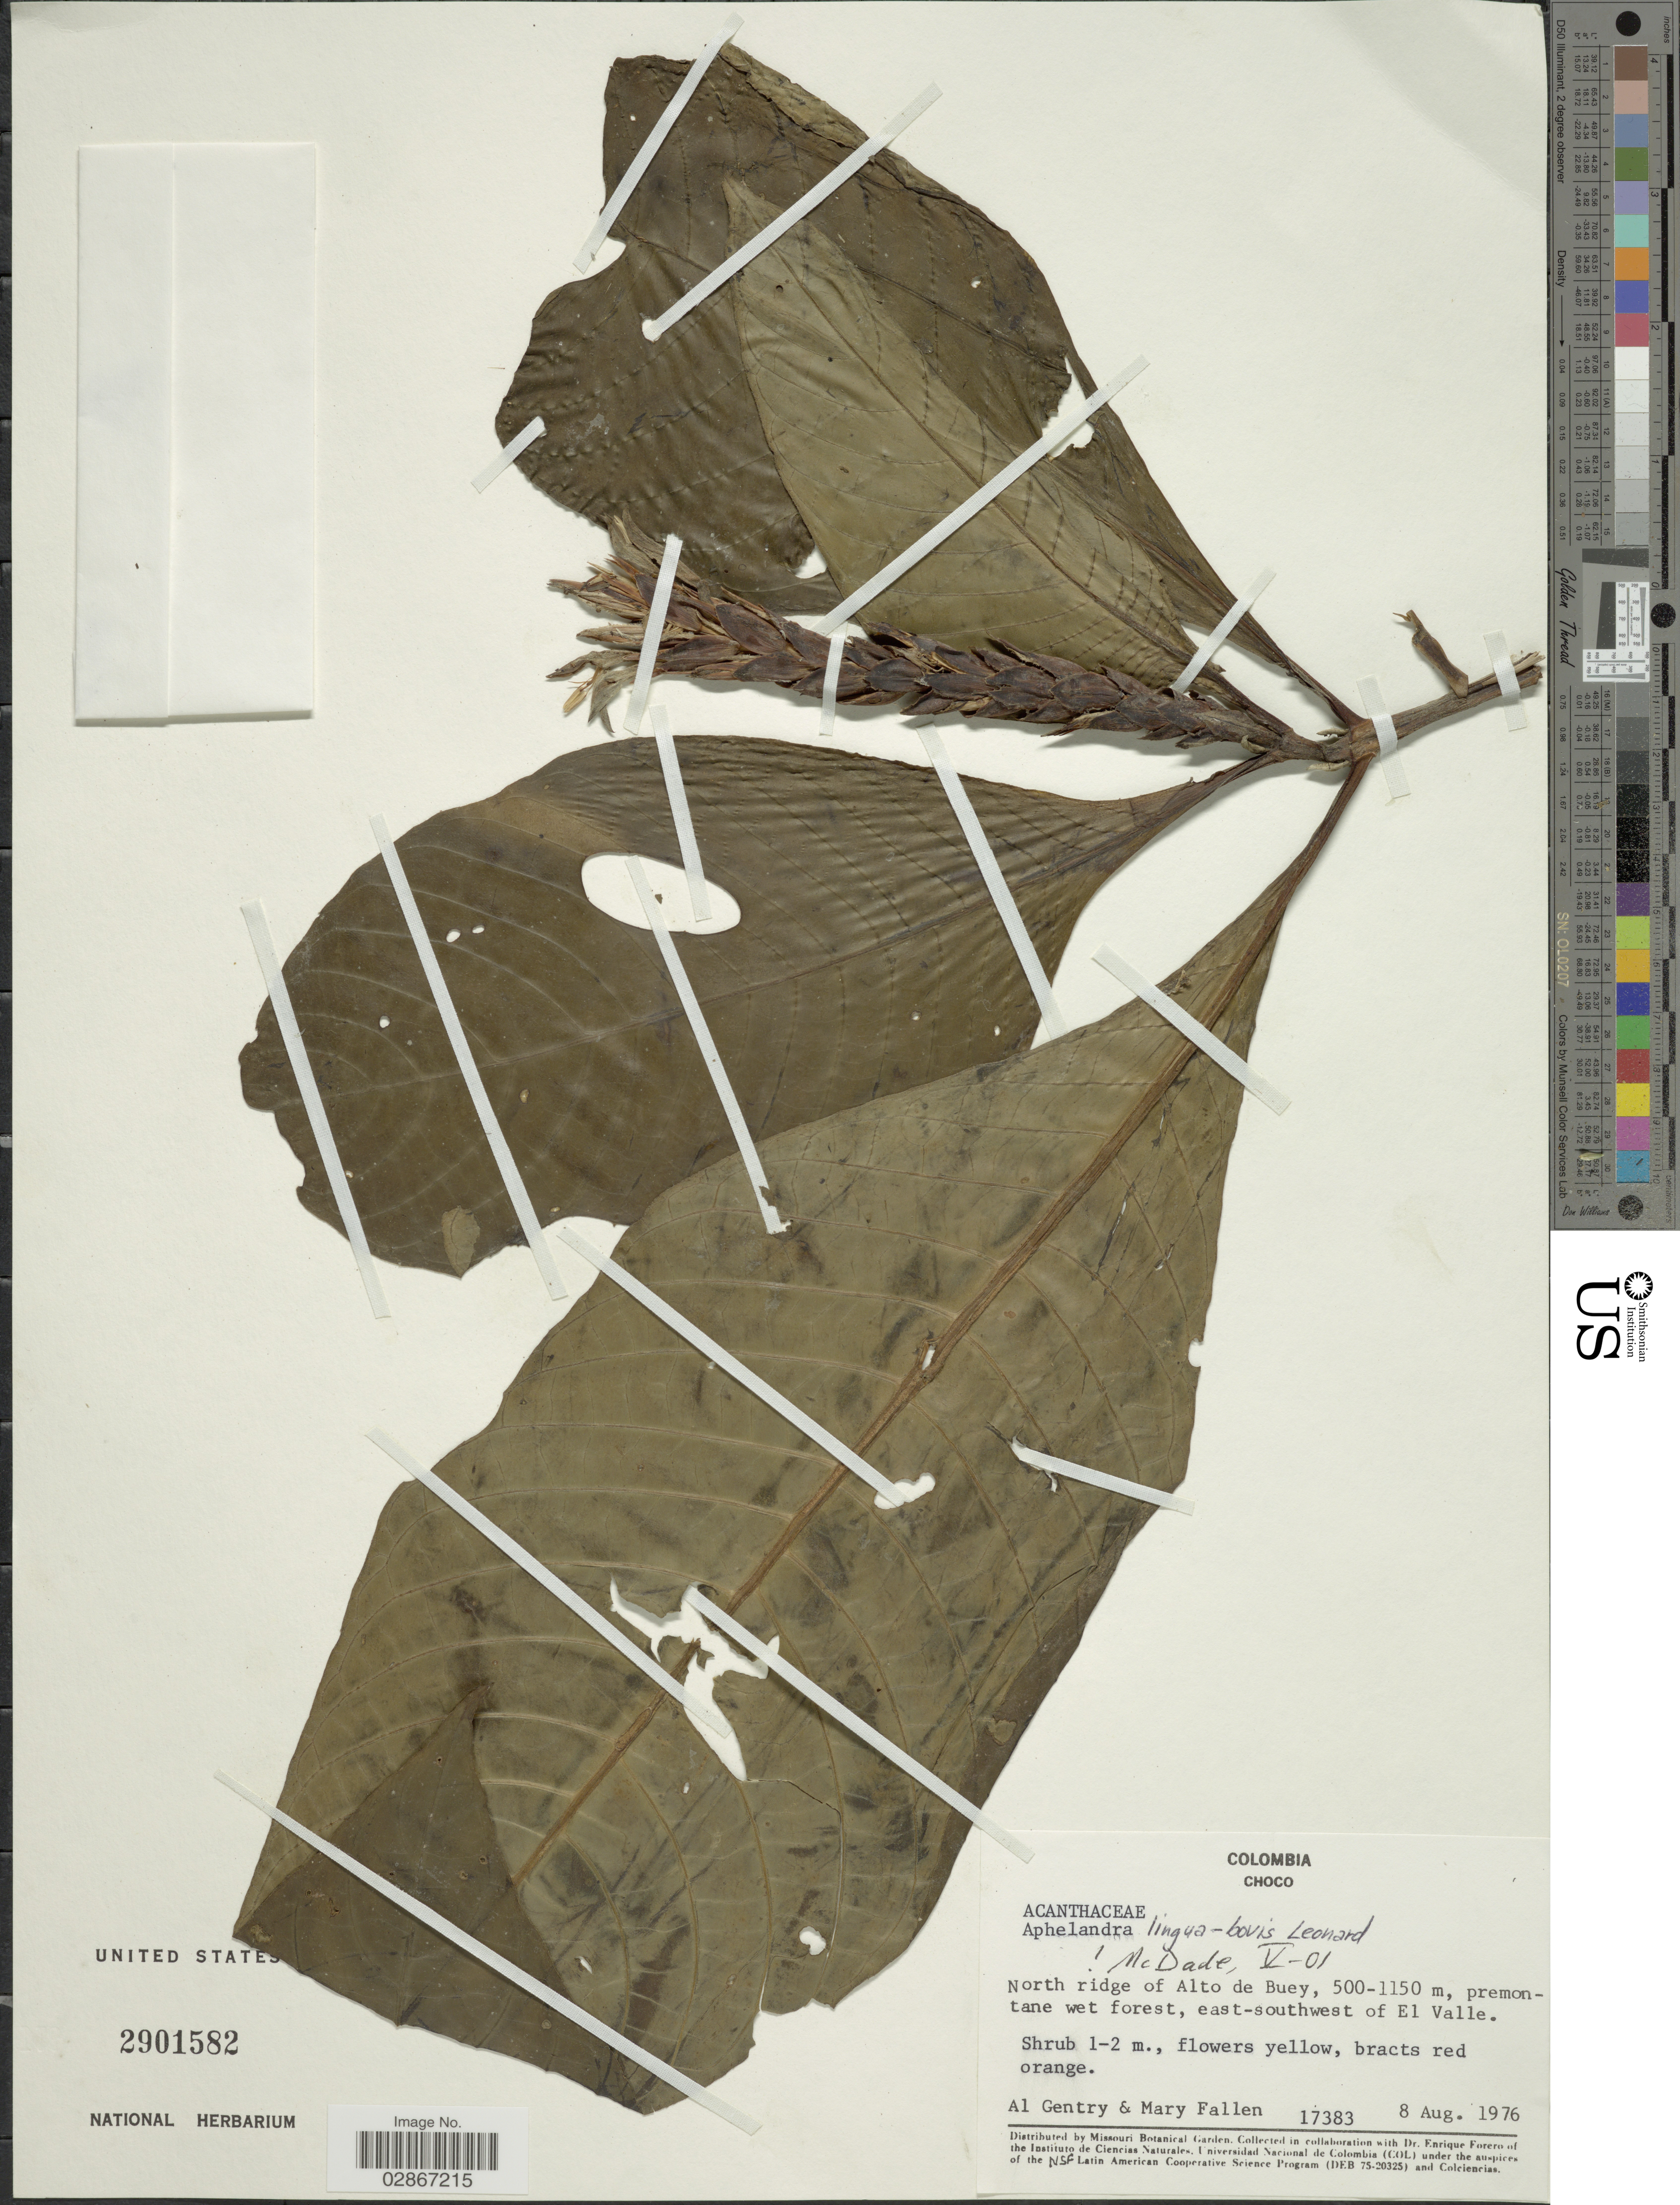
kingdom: Plantae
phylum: Tracheophyta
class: Magnoliopsida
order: Lamiales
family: Acanthaceae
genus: Aphelandra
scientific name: Aphelandra lingua-bovis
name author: Leonard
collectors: A. H. Gentry & M. Fallen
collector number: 17383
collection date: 1976-08-08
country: Colombia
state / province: Chocó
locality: North side of Alto de Buey, east-southwest of El Valle.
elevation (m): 500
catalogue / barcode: US 2901582